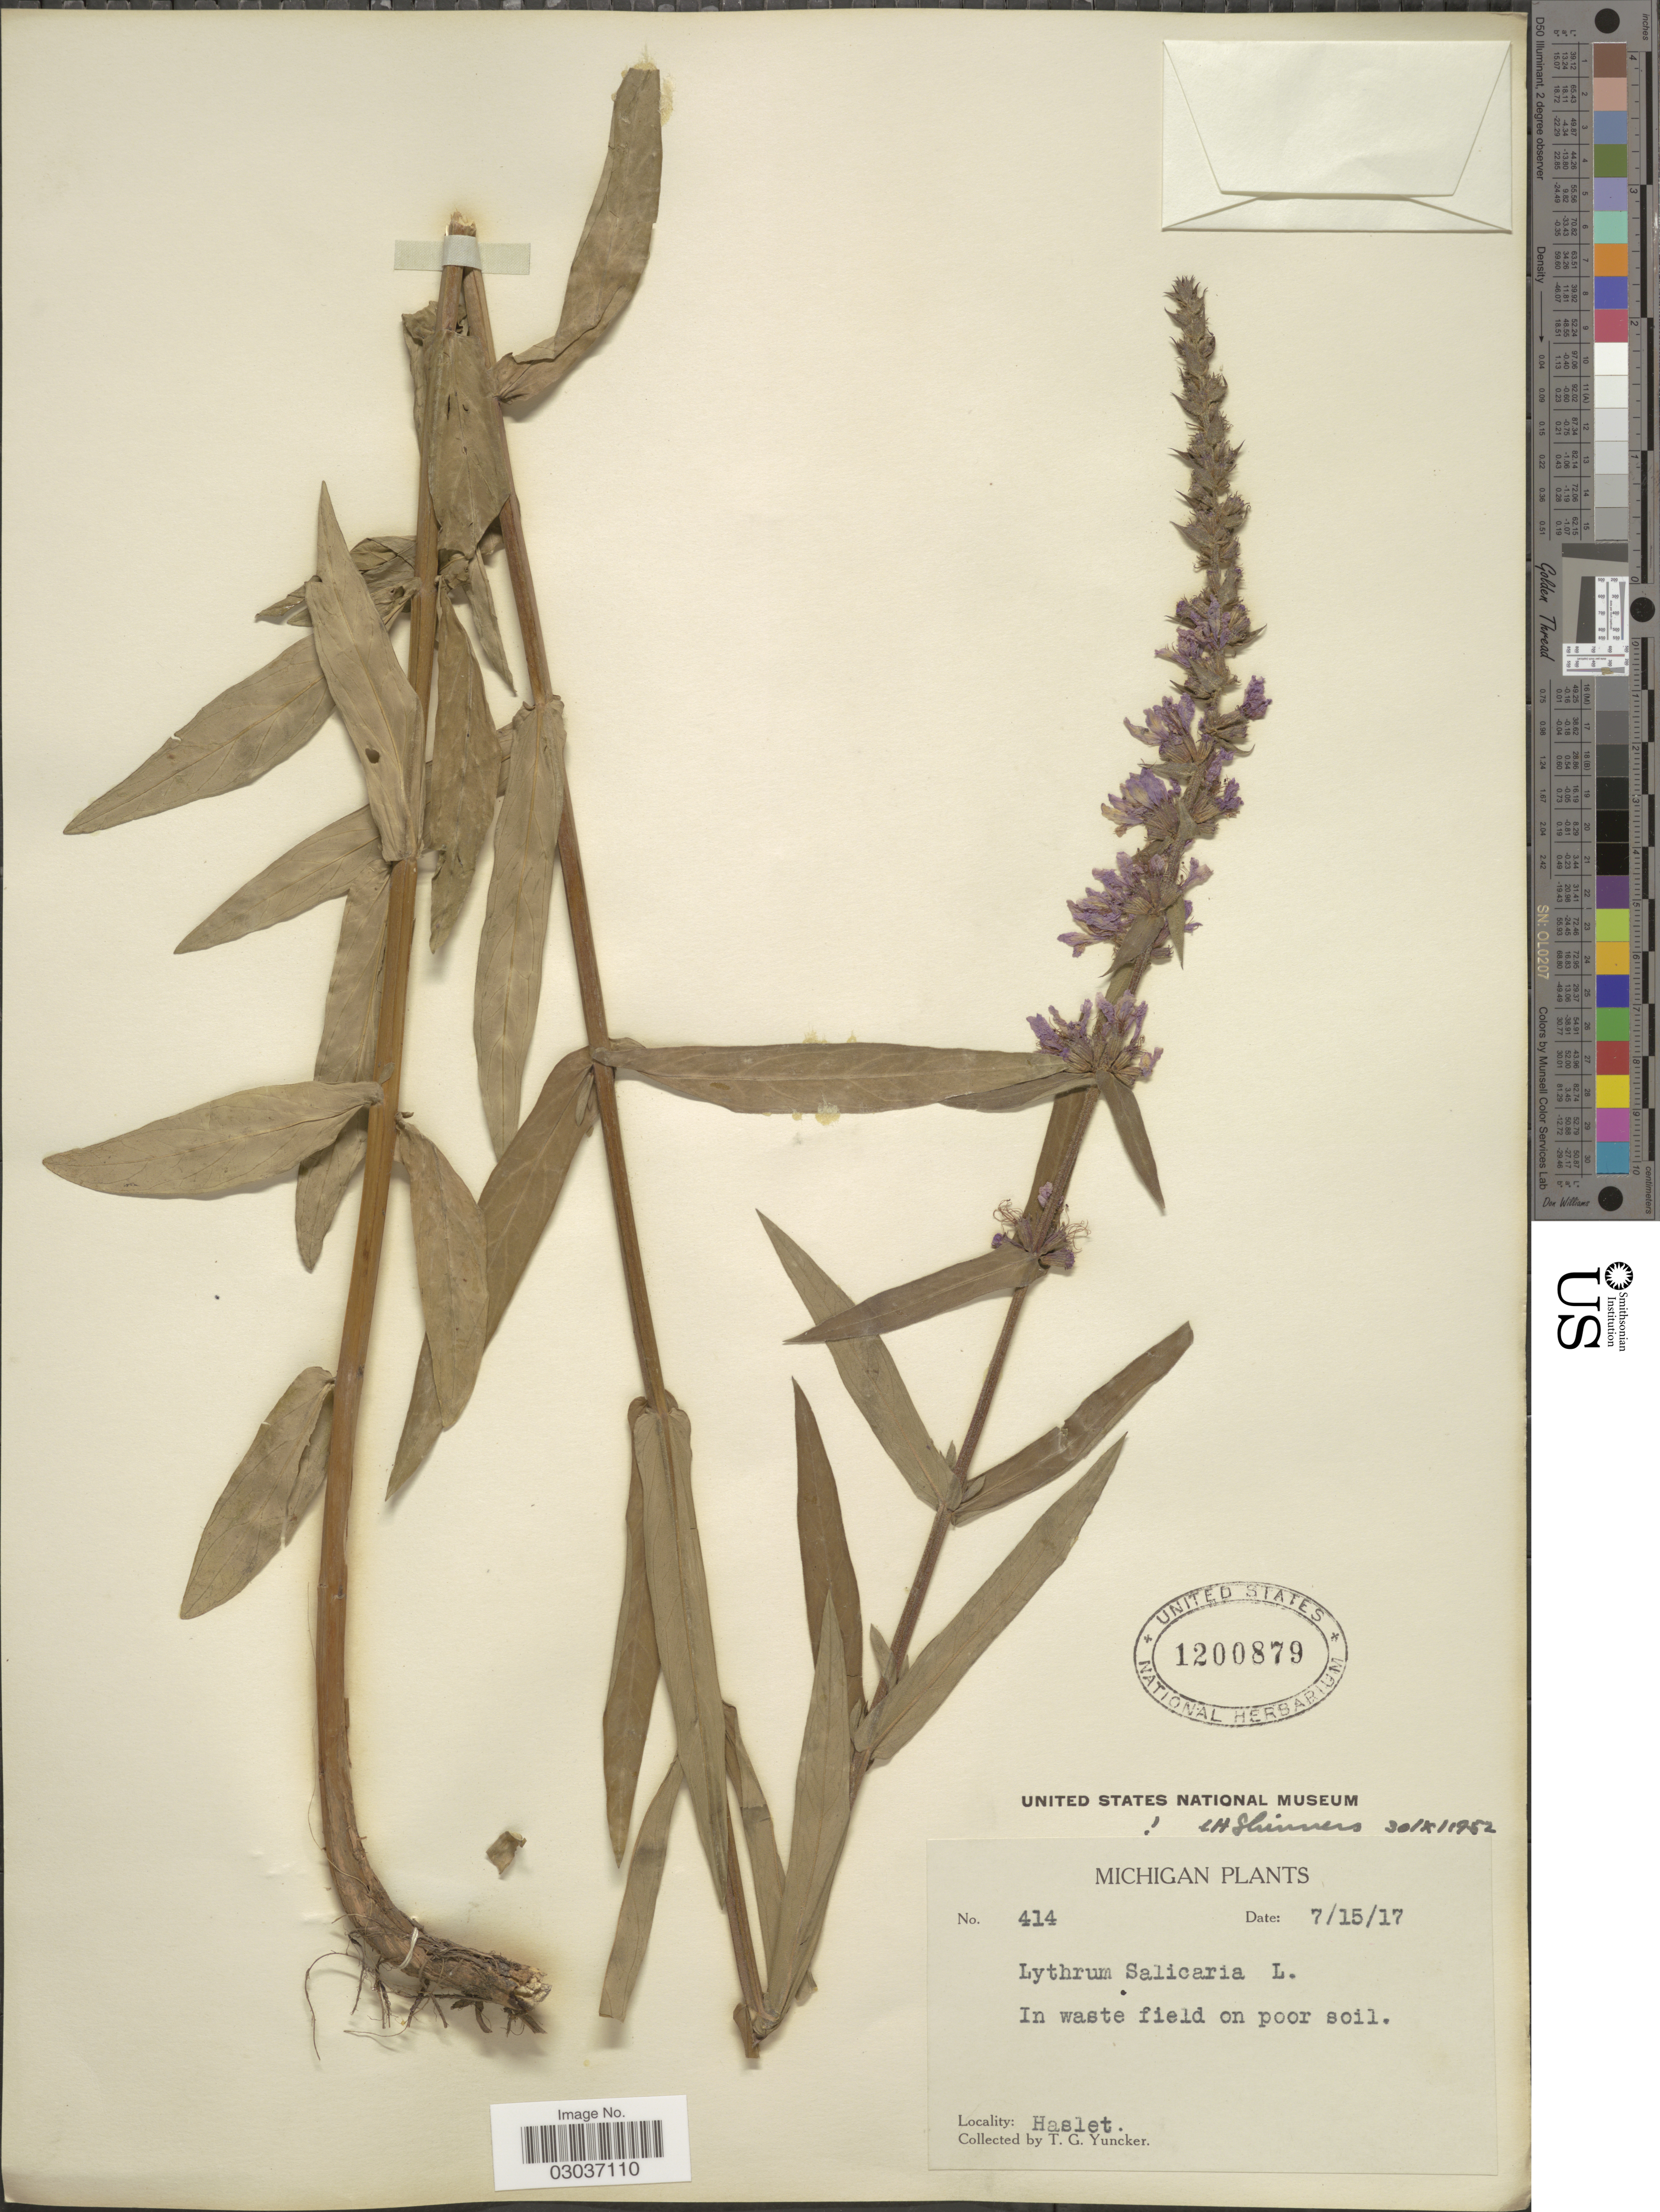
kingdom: Plantae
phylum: Tracheophyta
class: Magnoliopsida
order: Myrtales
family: Lythraceae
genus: Lythrum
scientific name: Lythrum salicaria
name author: L.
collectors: T. G. Yuncker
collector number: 414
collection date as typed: Transcribed d/m/y: 15/7/17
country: United States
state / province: Michigan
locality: In waste field on poor soil.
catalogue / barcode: US 1200879